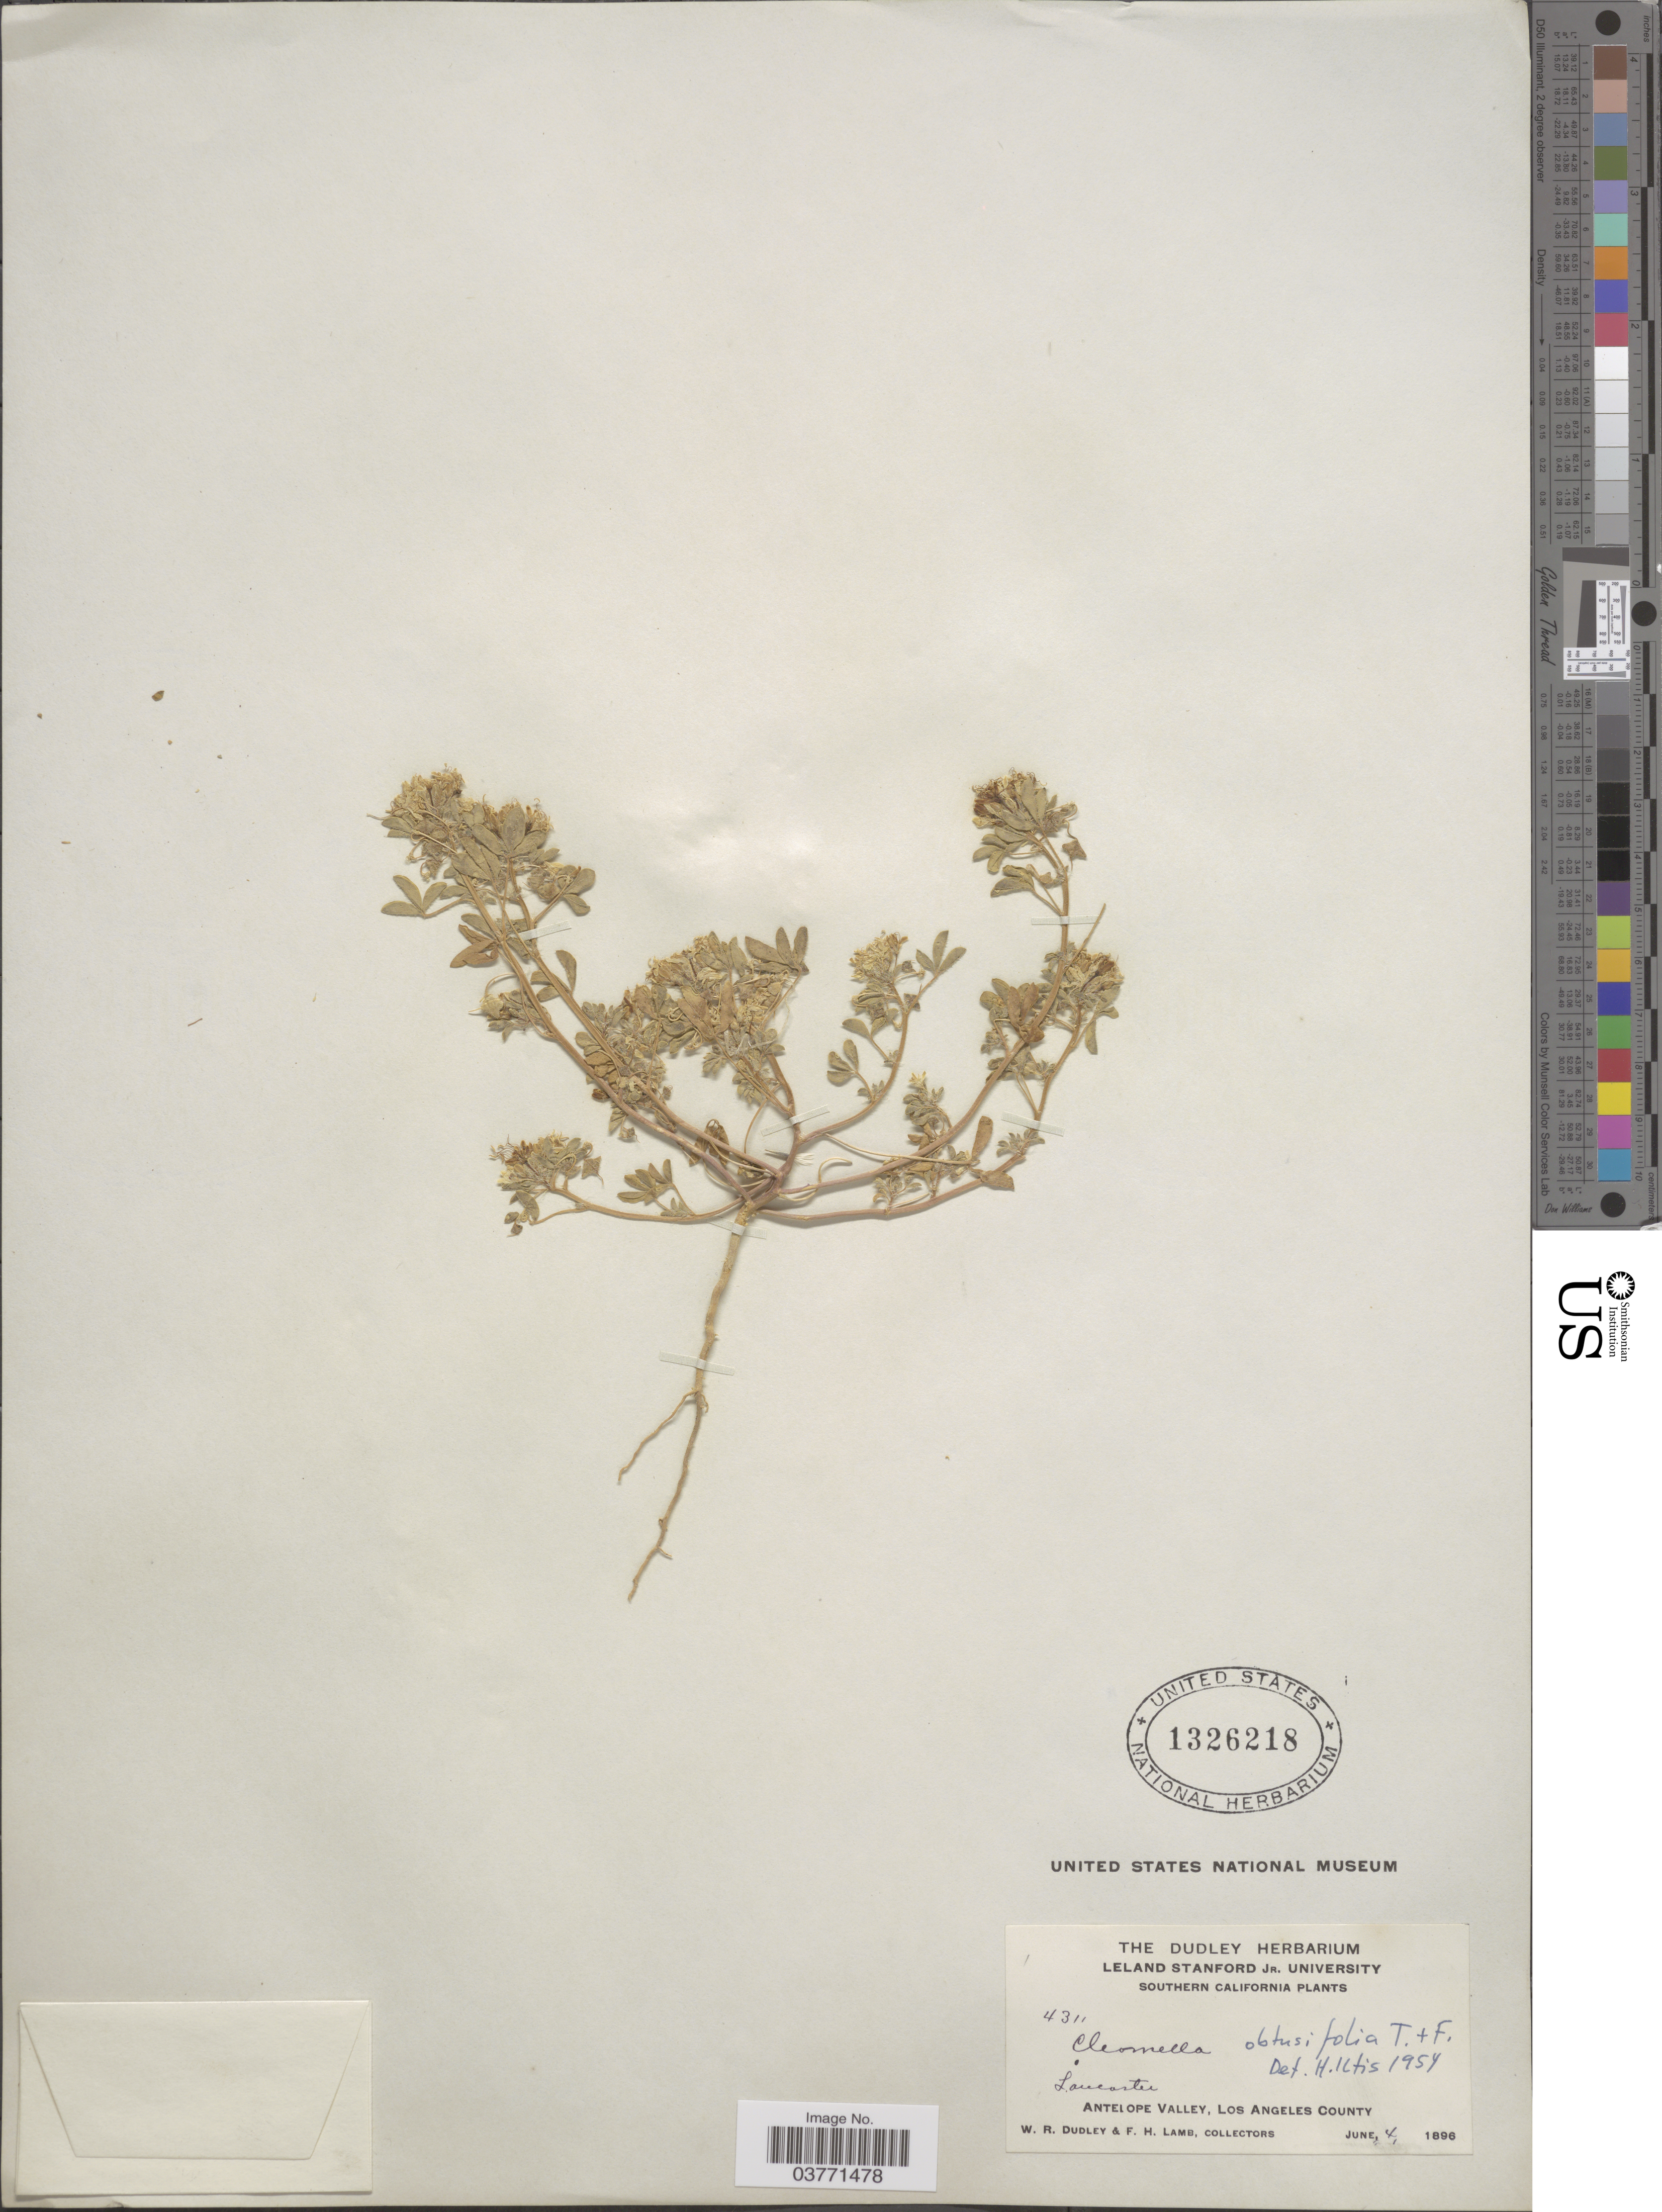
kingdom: Plantae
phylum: Tracheophyta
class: Magnoliopsida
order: Brassicales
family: Cleomaceae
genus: Cleomella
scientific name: Cleomella obtusifolia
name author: Torr. & Frém.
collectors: W. Dudley & F. H. Lamb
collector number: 4311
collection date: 1896-06-04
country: United States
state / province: California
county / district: Los Angeles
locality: Southern California. Lancaster. Antelope Valley, Los Angeles County.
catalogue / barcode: US 1326218